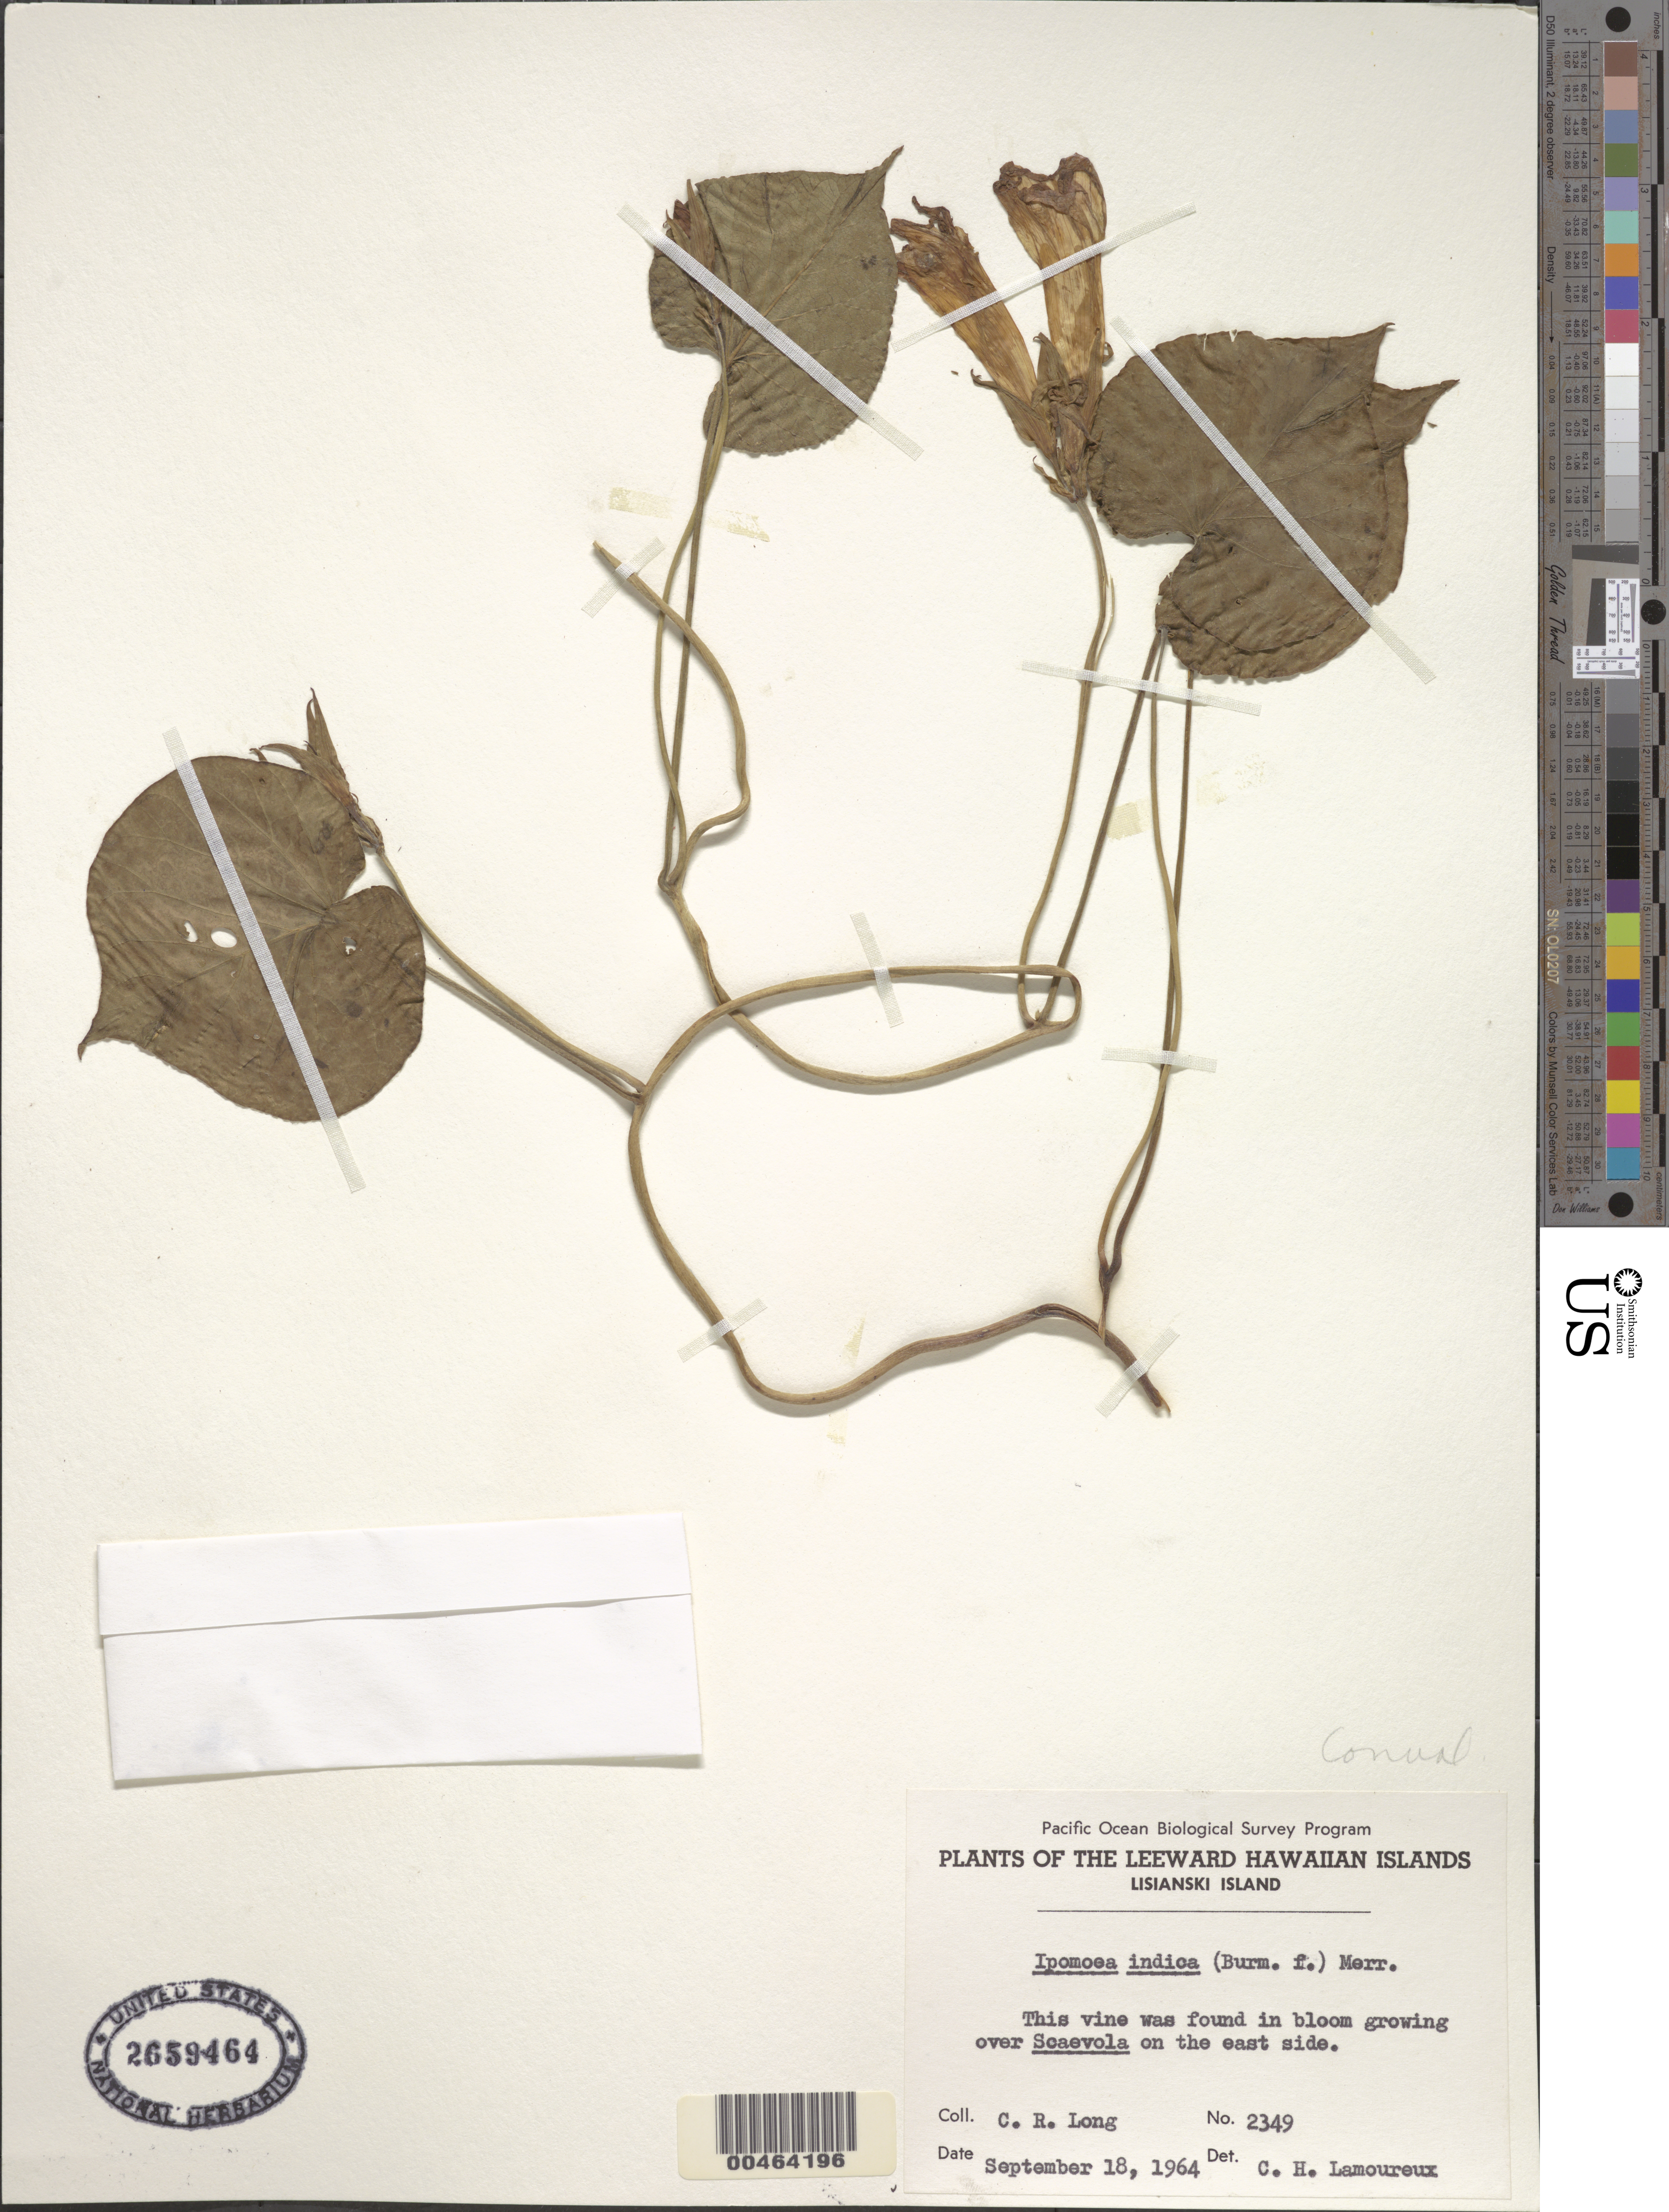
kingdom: Plantae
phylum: Tracheophyta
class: Magnoliopsida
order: Solanales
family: Convolvulaceae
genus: Ipomoea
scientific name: Ipomoea indica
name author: (Burm.) Merr.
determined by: Lamoureux, C. H.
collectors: C. Long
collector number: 2349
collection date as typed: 18 Sep 1964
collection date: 1964-09-18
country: United States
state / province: Hawaii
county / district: Honolulu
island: Lisianski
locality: on the east side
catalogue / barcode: US 2659464